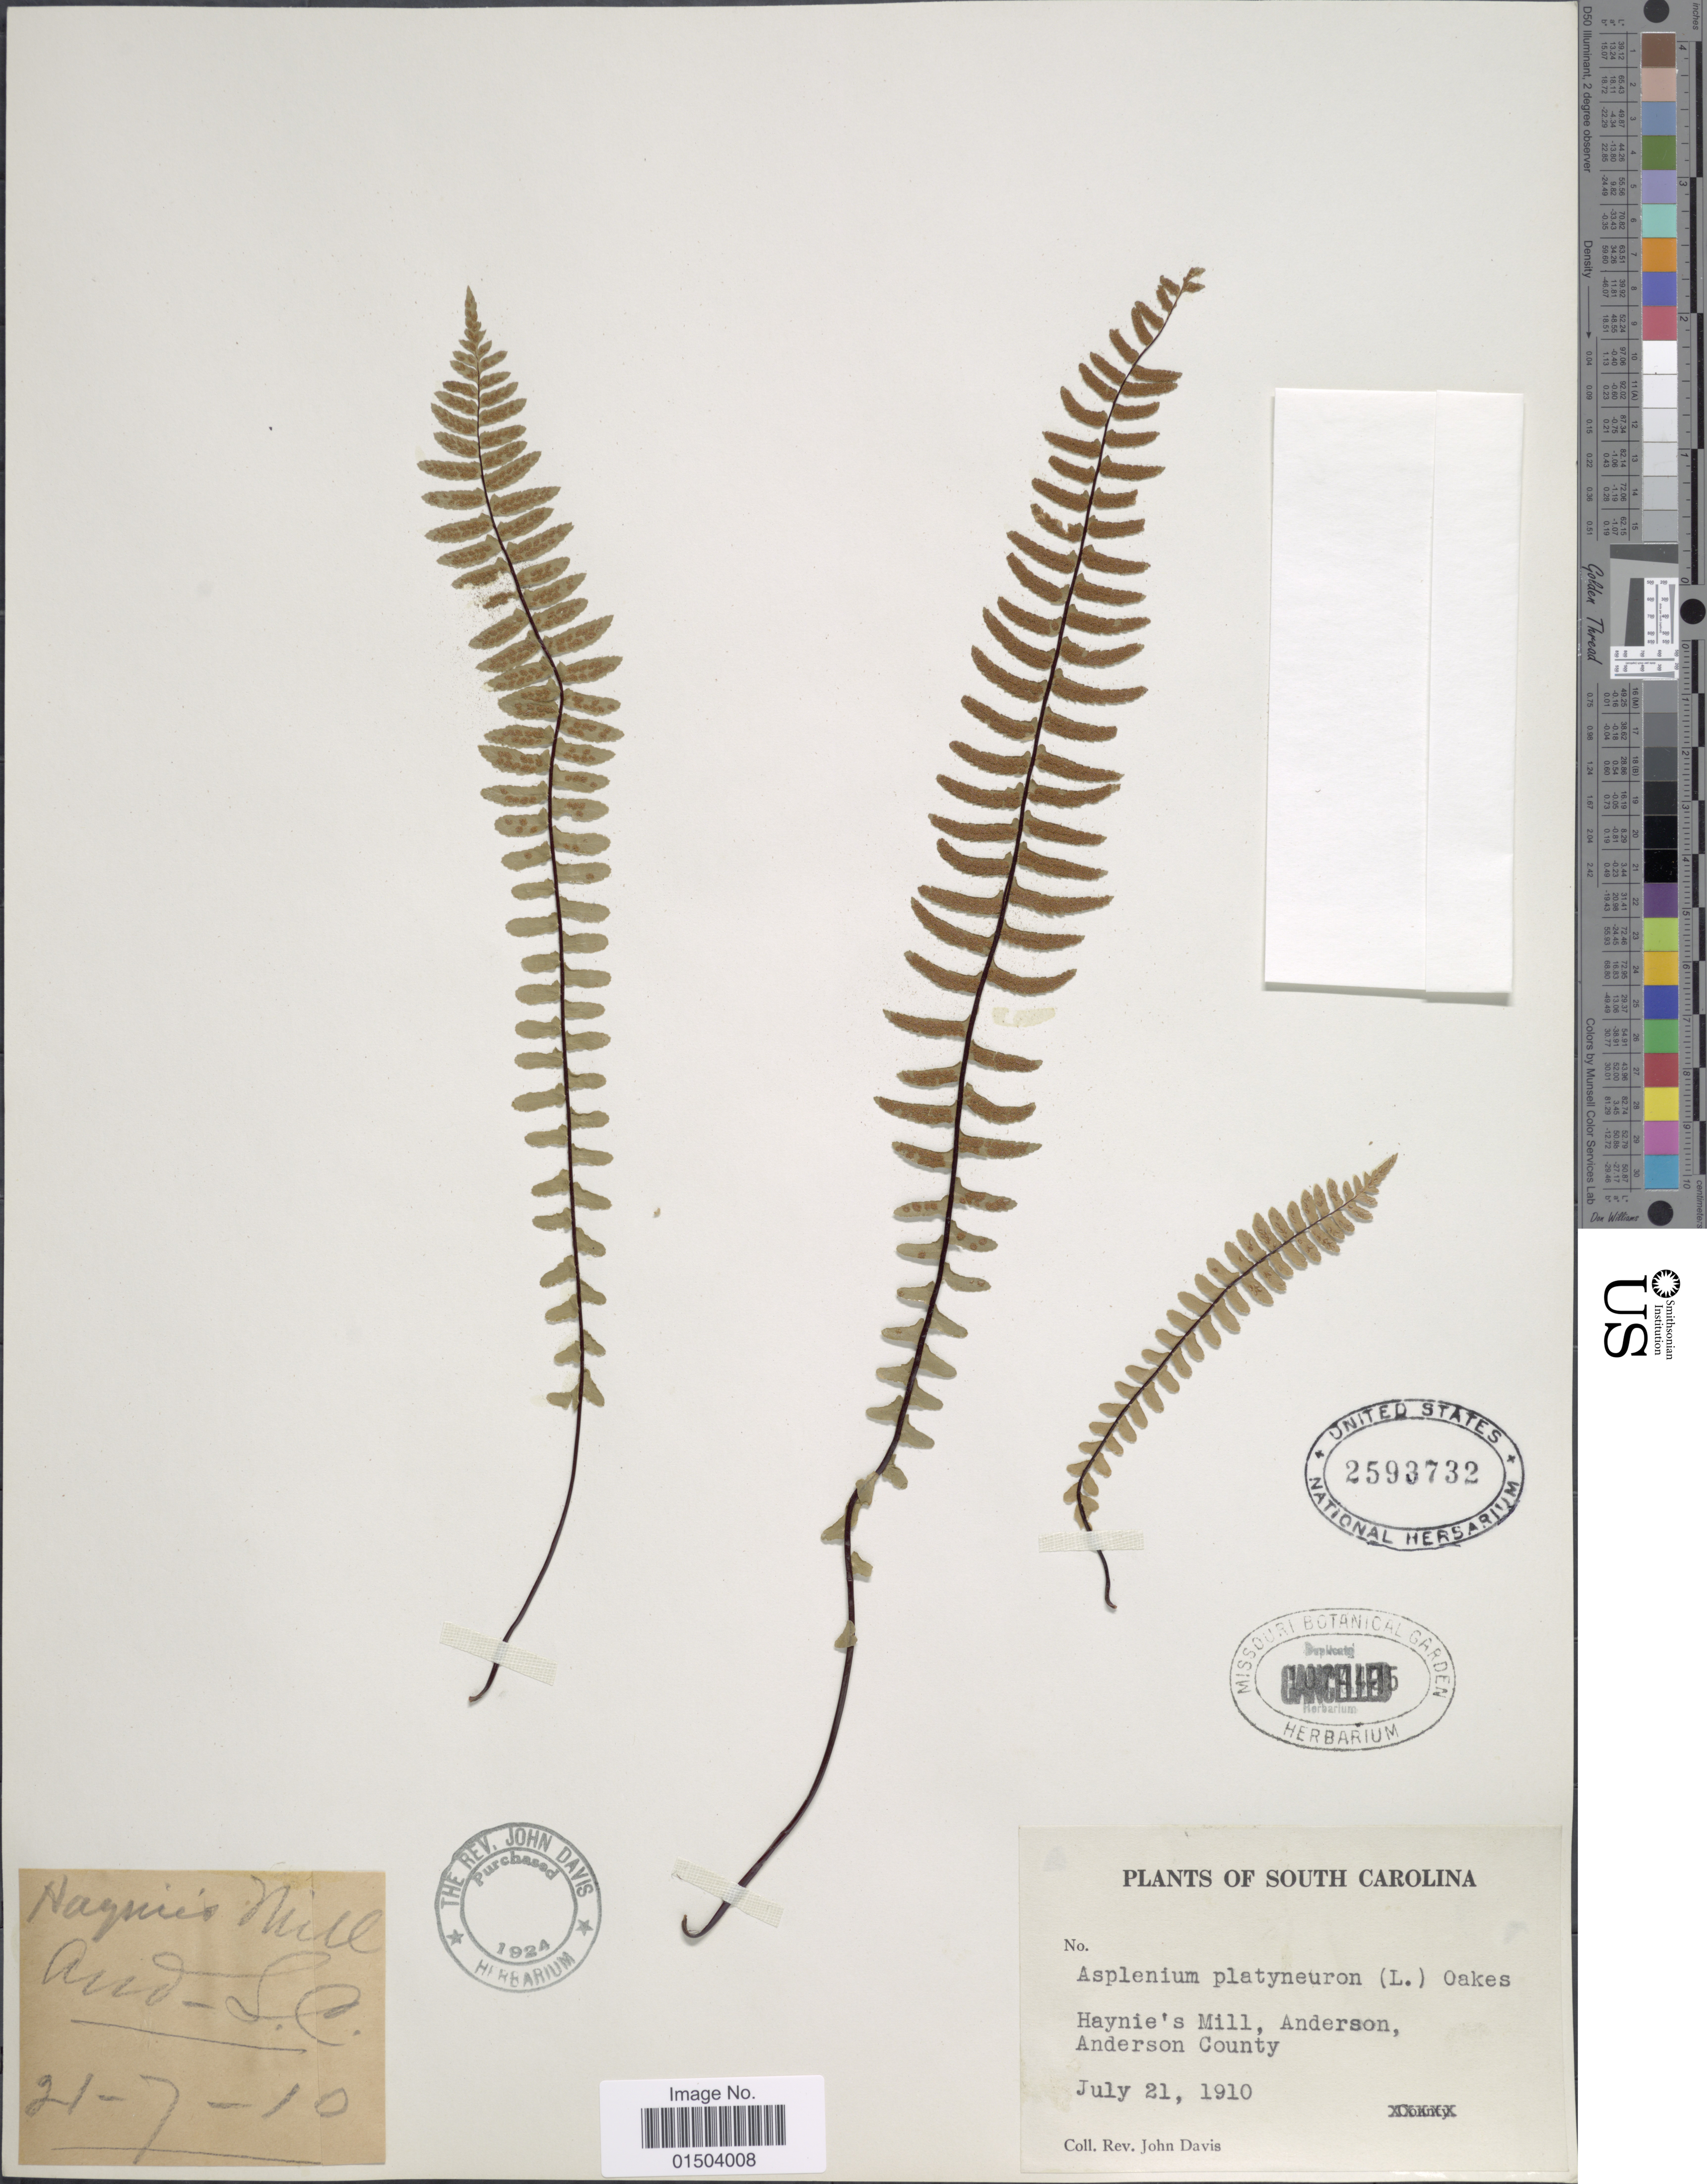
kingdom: Plantae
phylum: Tracheophyta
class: Polypodiopsida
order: Polypodiales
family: Aspleniaceae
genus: Asplenium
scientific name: Asplenium platyneuron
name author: (L.) Britton, Stearns & Poggenb.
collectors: J. Davis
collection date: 1910-07-21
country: United States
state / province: South Carolina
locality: Haynie's Mill, Anderson, Anderson County.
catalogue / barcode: US 2593732